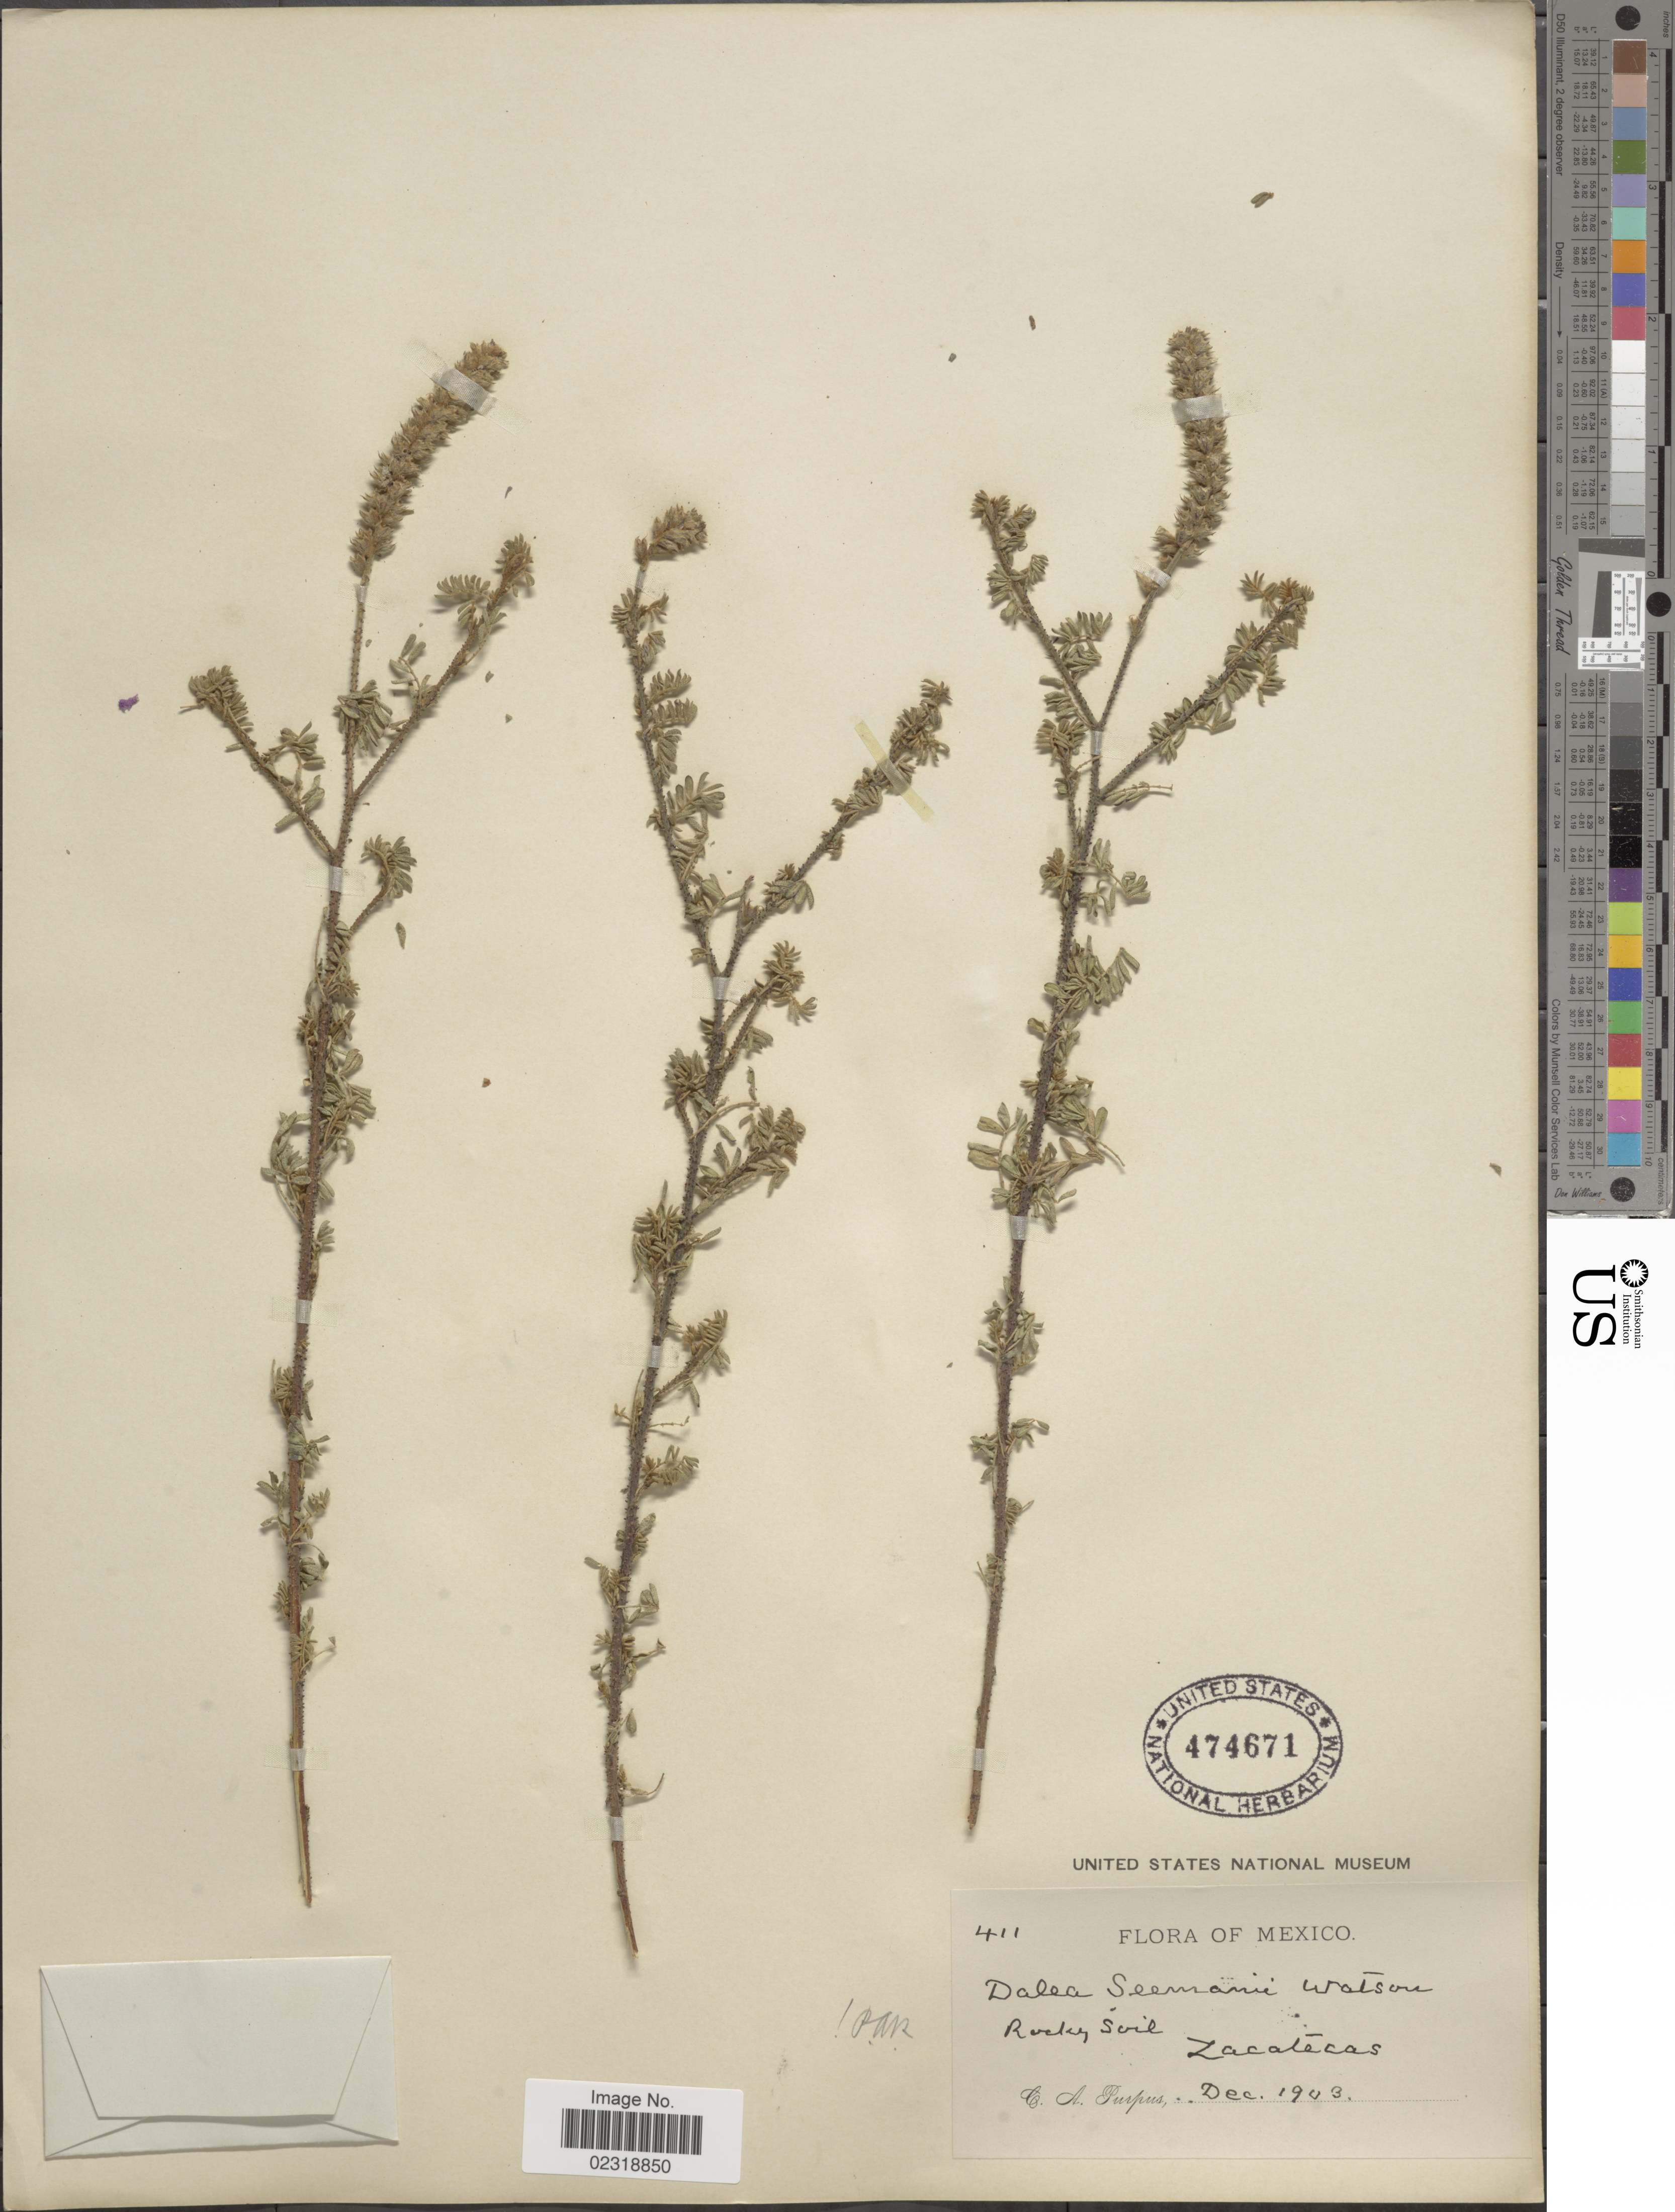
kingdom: Plantae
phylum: Tracheophyta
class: Magnoliopsida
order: Fabales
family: Fabaceae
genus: Dalea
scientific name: Dalea seemannii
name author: S. Watson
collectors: C. A. Purpus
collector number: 411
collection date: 1903-12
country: Mexico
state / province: Zacatecas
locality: Rocky soil.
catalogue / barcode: US 474671